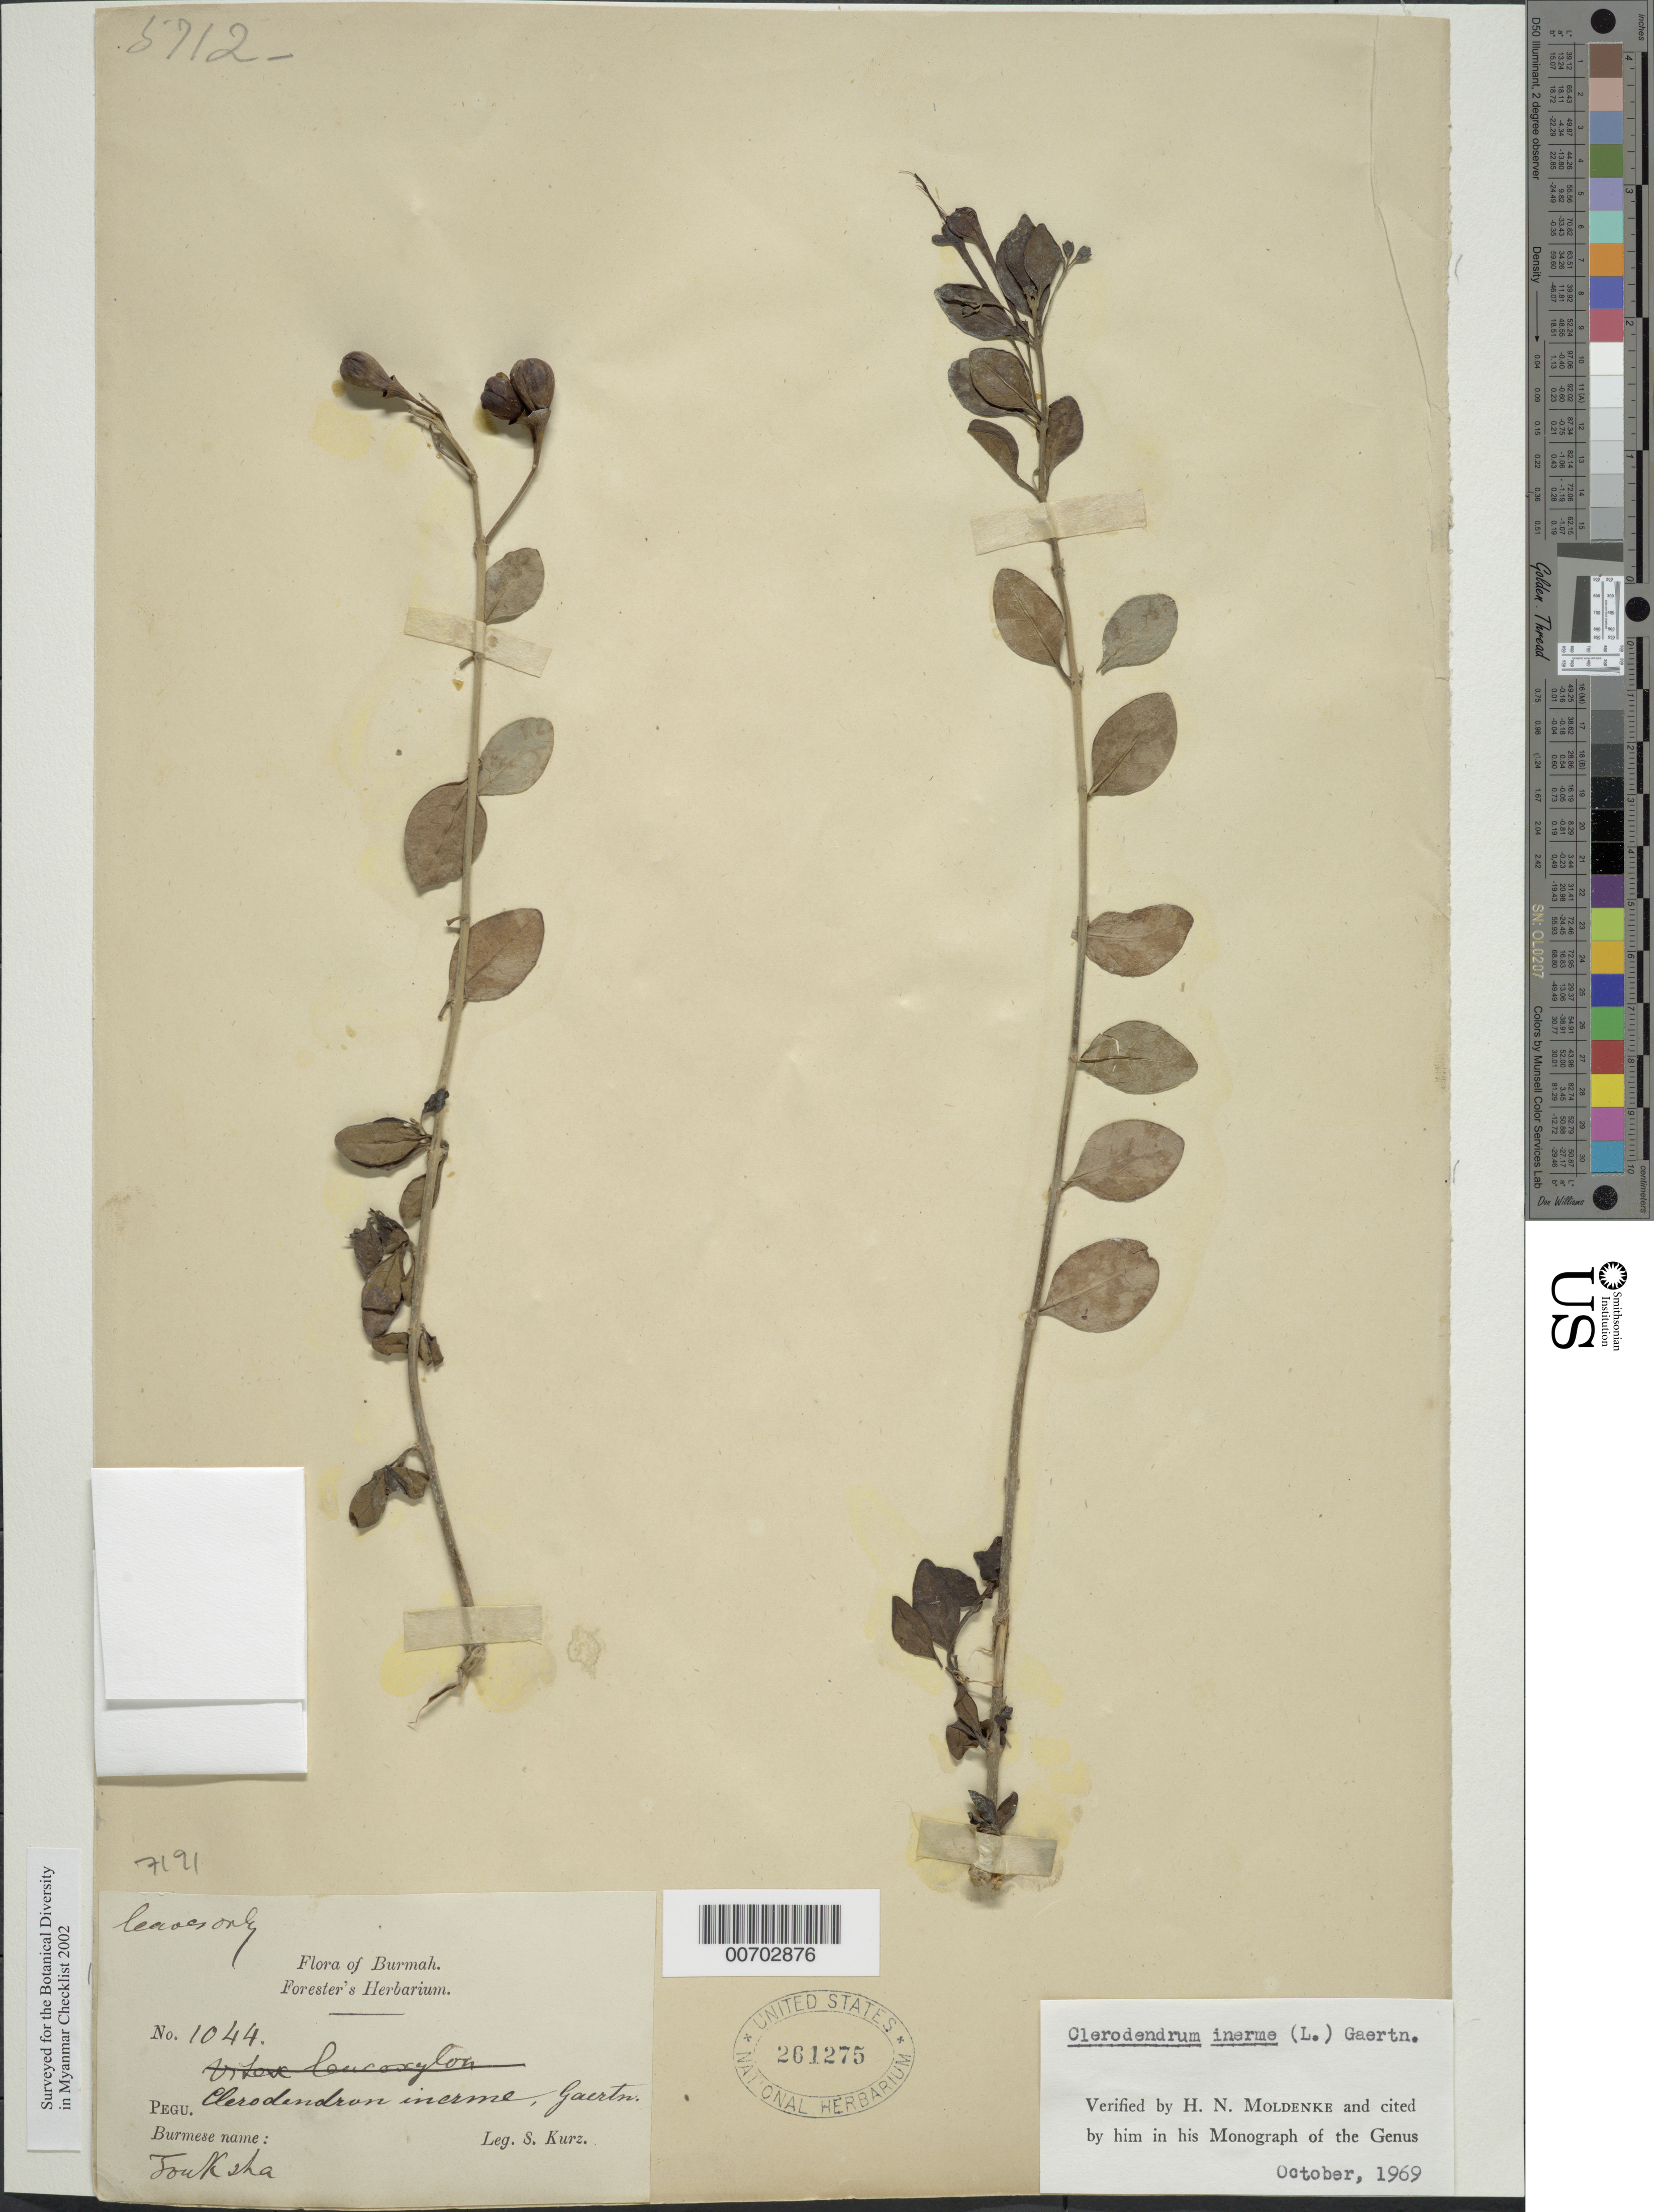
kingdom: Plantae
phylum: Tracheophyta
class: Magnoliopsida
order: Lamiales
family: Lamiaceae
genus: Clerodendrum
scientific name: Clerodendrum inerme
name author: (L.) Gaertn.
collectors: S. Kurz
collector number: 1044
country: Myanmar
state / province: Pegu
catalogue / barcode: US 261275